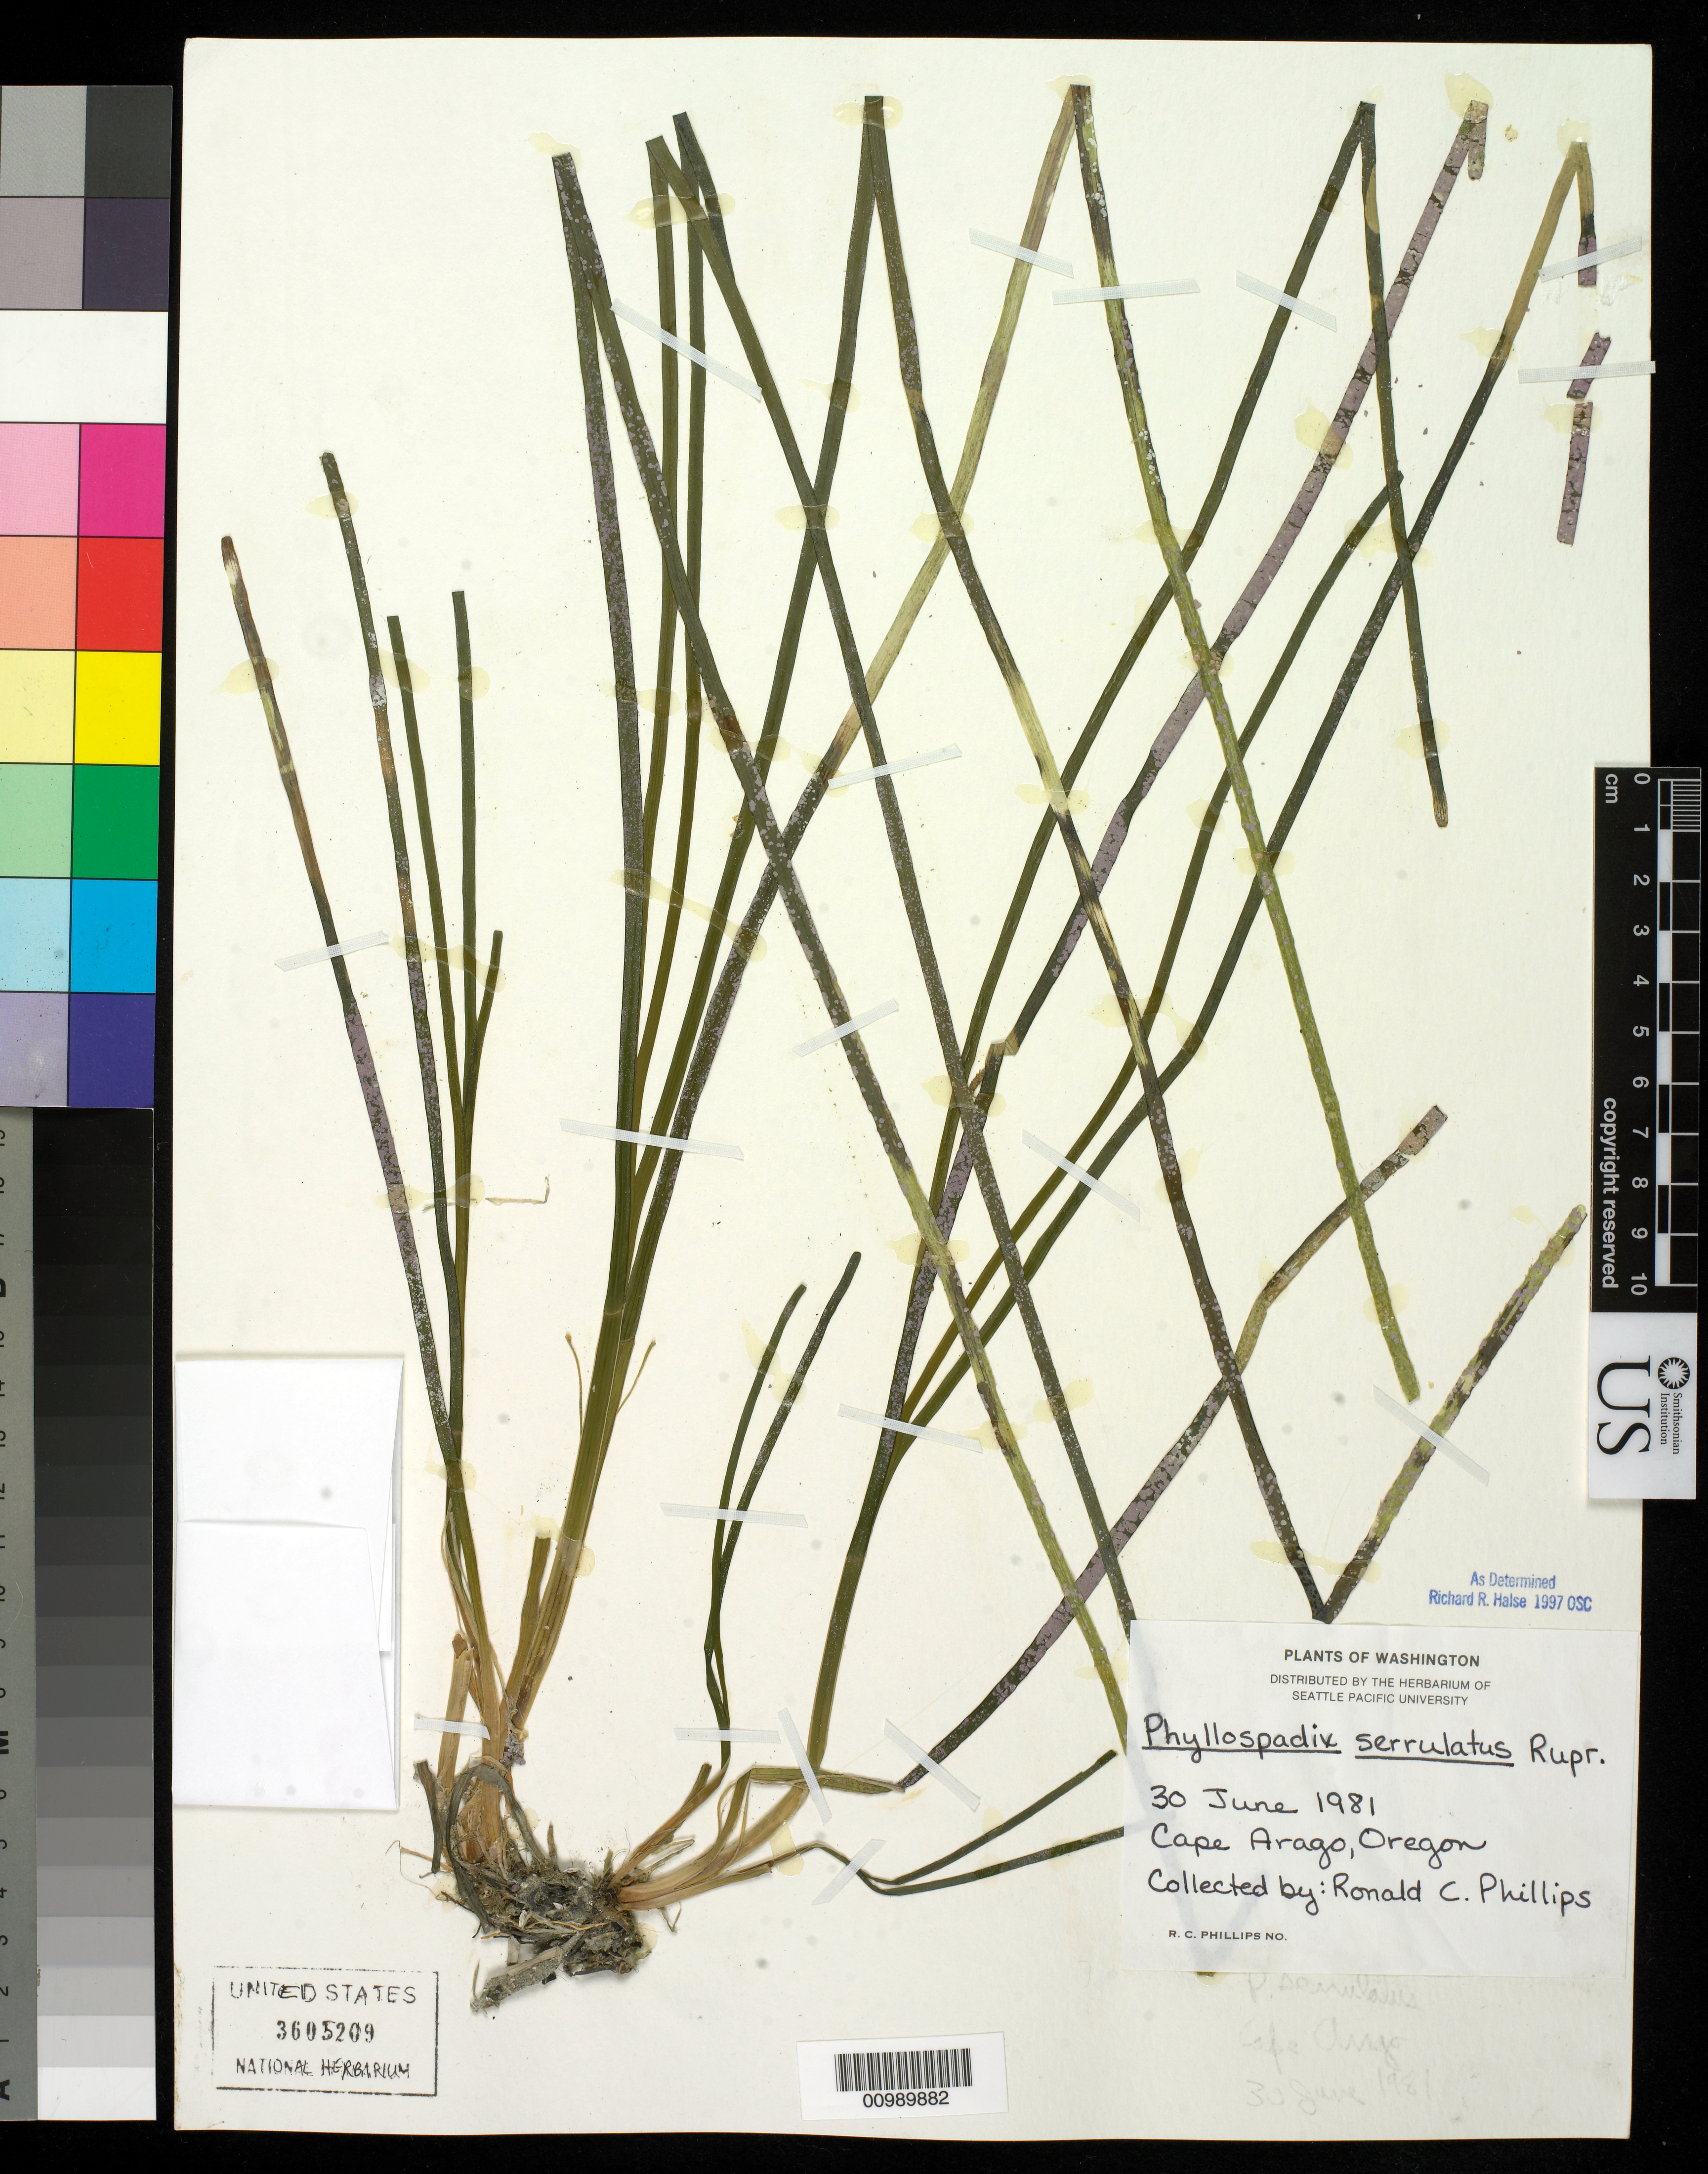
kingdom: Plantae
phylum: Tracheophyta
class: Liliopsida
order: Alismatales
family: Zosteraceae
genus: Phyllospadix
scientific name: Phyllospadix serrulatus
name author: Rupr.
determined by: Halse, R. R.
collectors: R. C. Phillips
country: United States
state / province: Oregon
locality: Cape Arago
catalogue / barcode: US 3605209